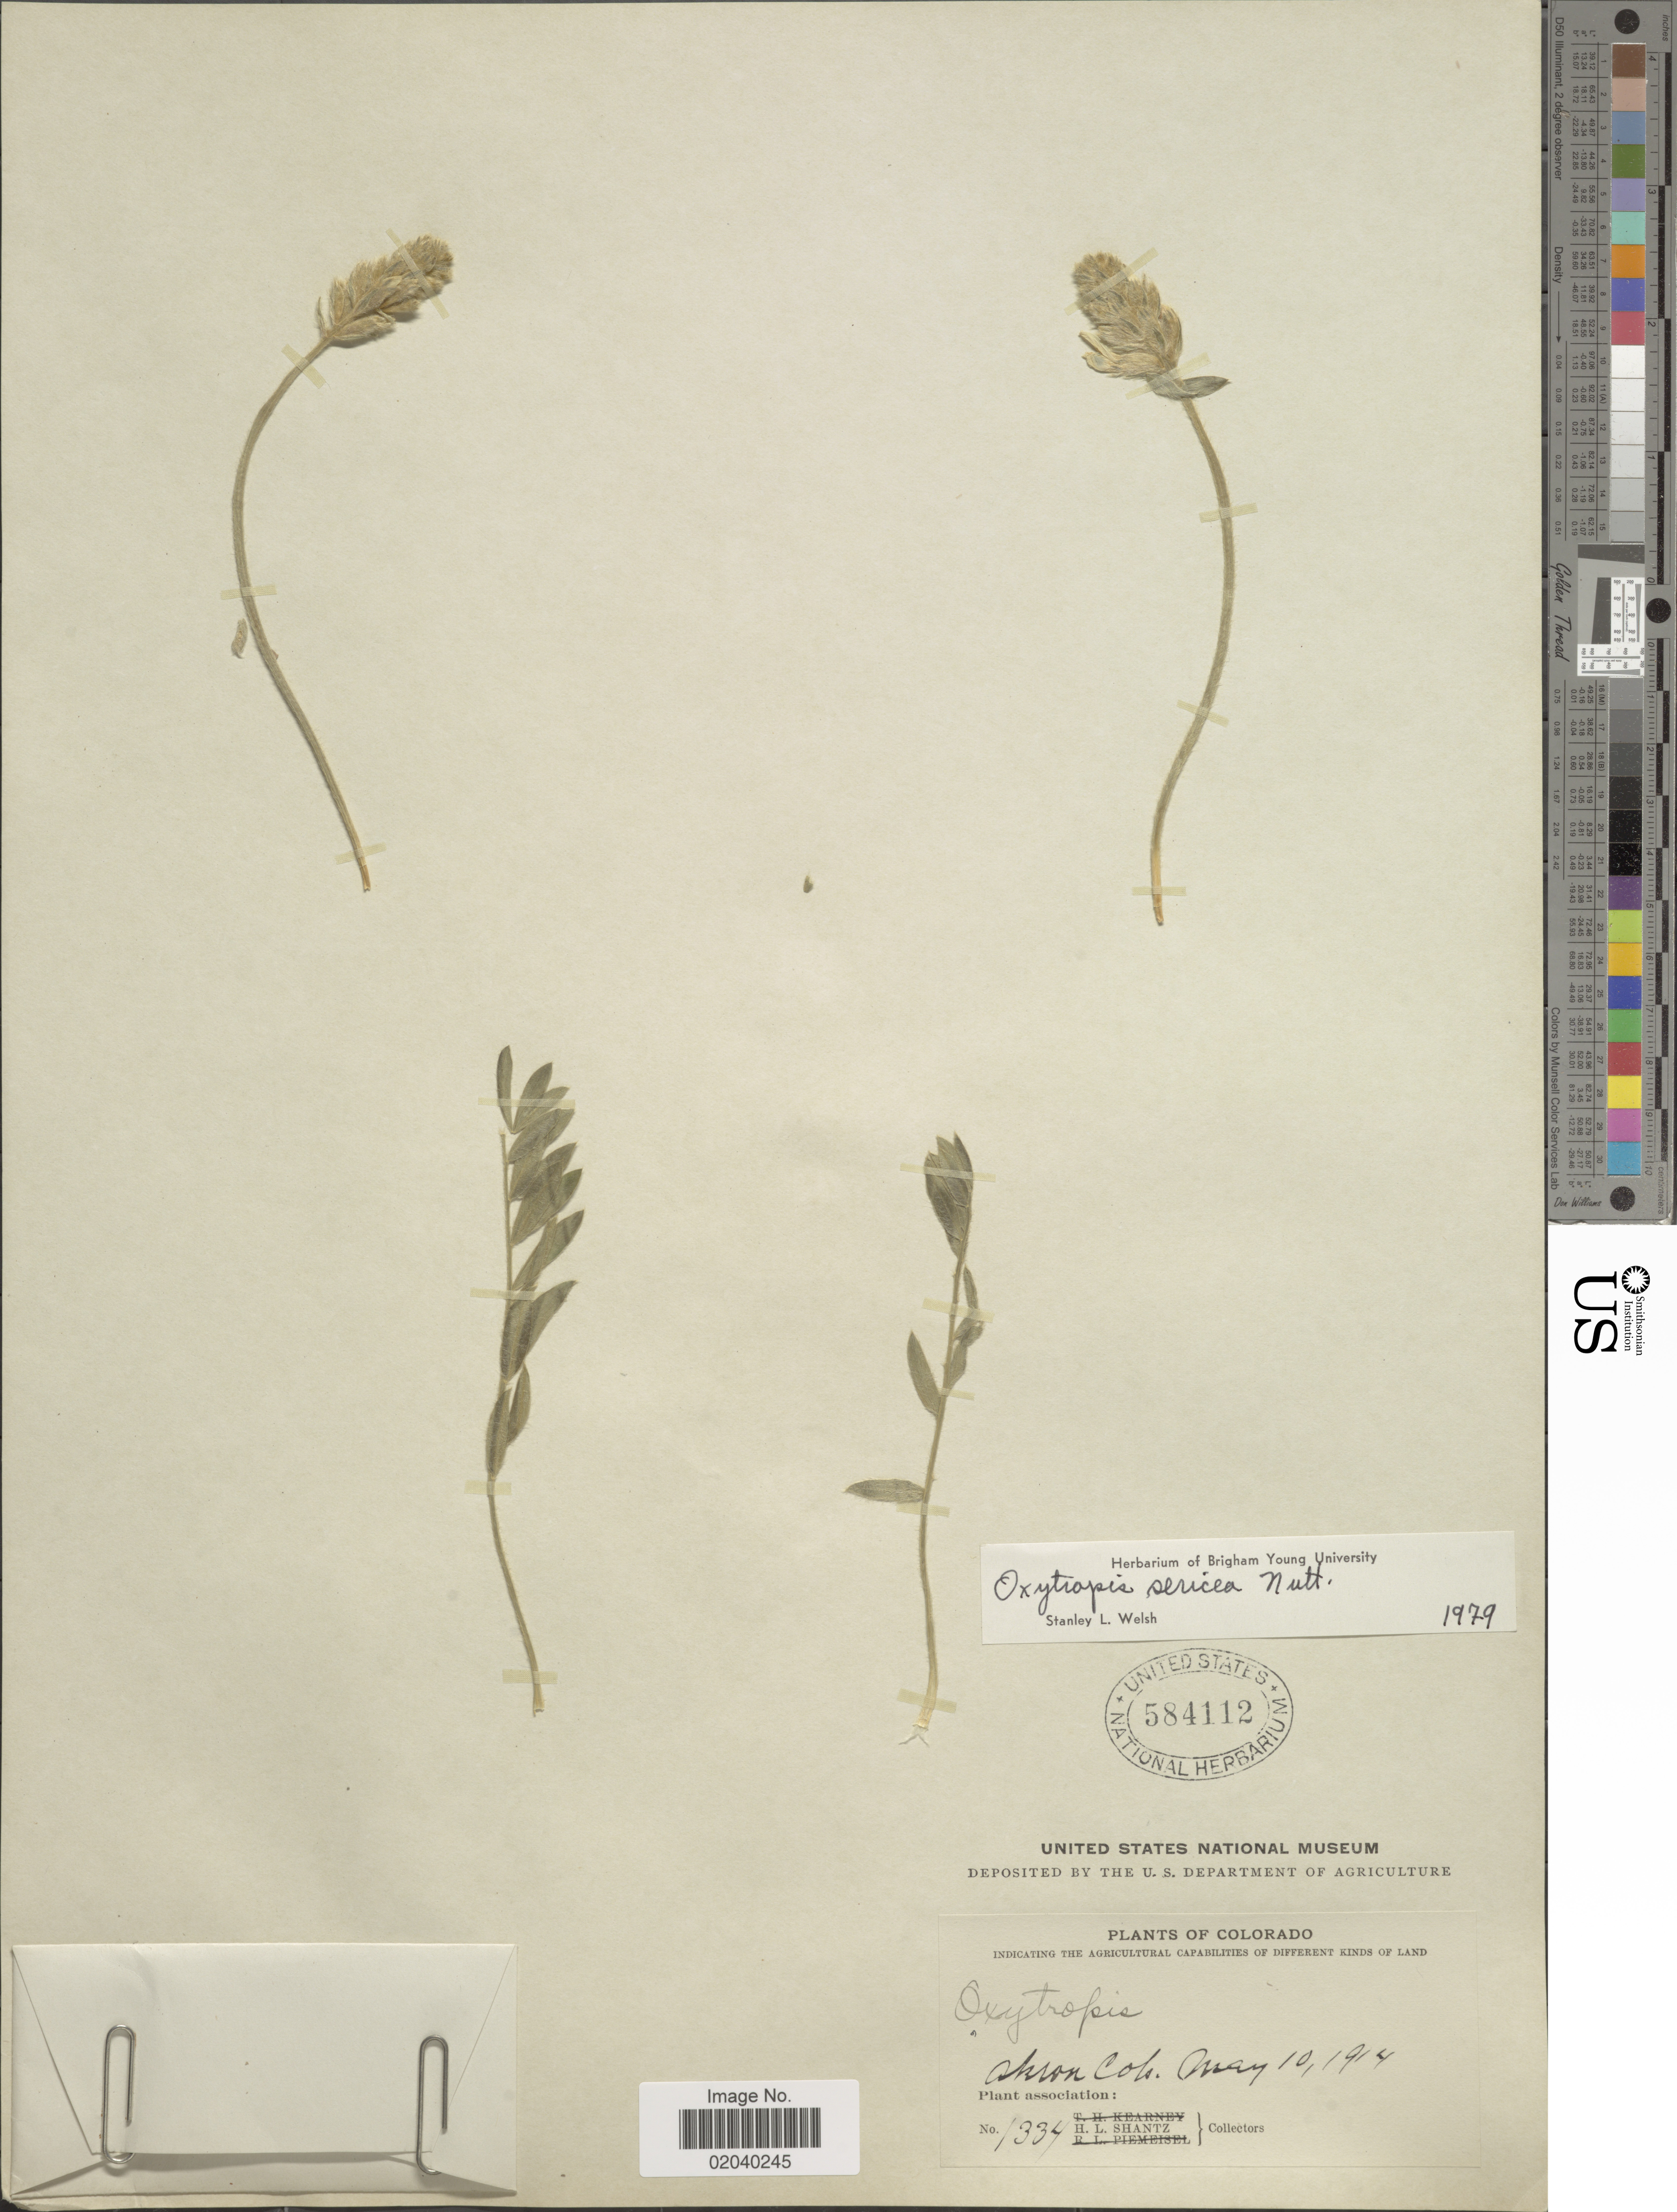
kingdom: Plantae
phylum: Tracheophyta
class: Magnoliopsida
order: Fabales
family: Fabaceae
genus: Oxytropis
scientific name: Oxytropis sericea var. sericea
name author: Nutt.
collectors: H. Shantz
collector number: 1334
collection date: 1914-05-10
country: United States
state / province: Colorado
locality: Akron Colo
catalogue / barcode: US 584112